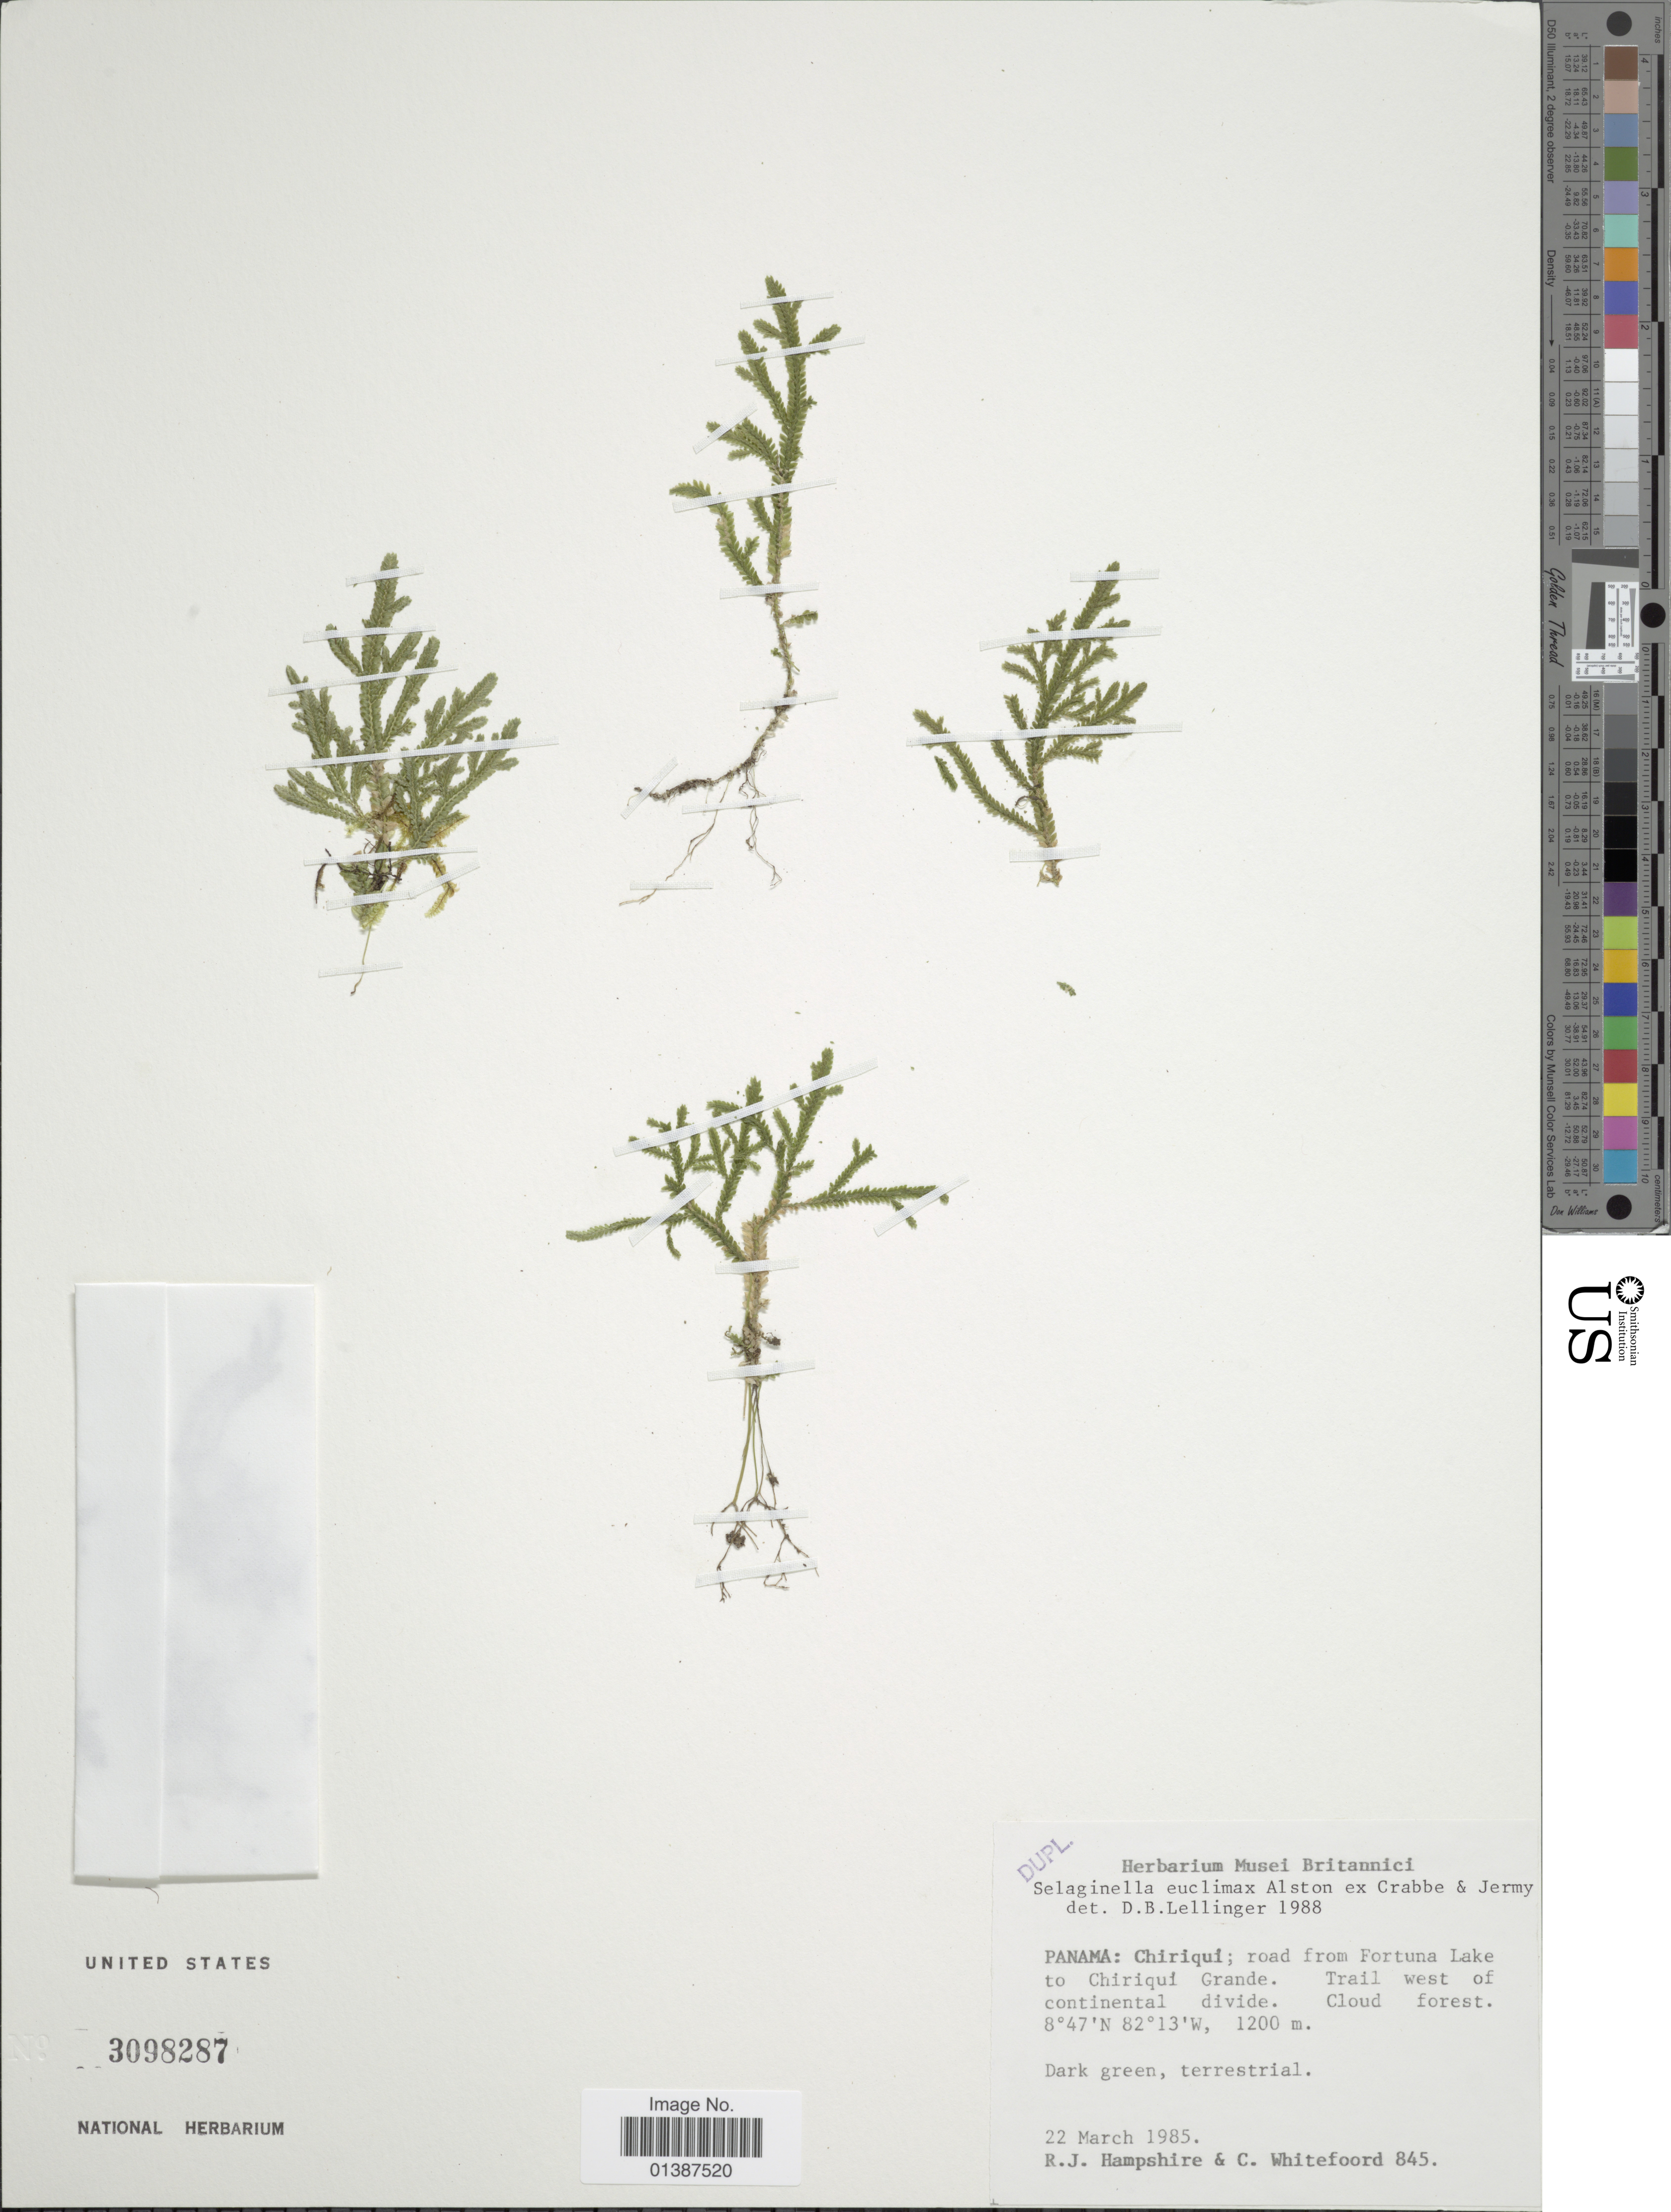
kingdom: Plantae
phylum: Tracheophyta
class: Lycopodiopsida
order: Selaginellales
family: Selaginellaceae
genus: Selaginella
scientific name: Selaginella euclimax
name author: Alston ex Crabbe & Jermy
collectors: R. Hampshire & C. Whitefoord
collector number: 845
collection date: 1985-03-22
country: Panama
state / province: Chiriqui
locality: Road from FortunaLake to Chiriqui Grande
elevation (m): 1200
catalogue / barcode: US 3098287